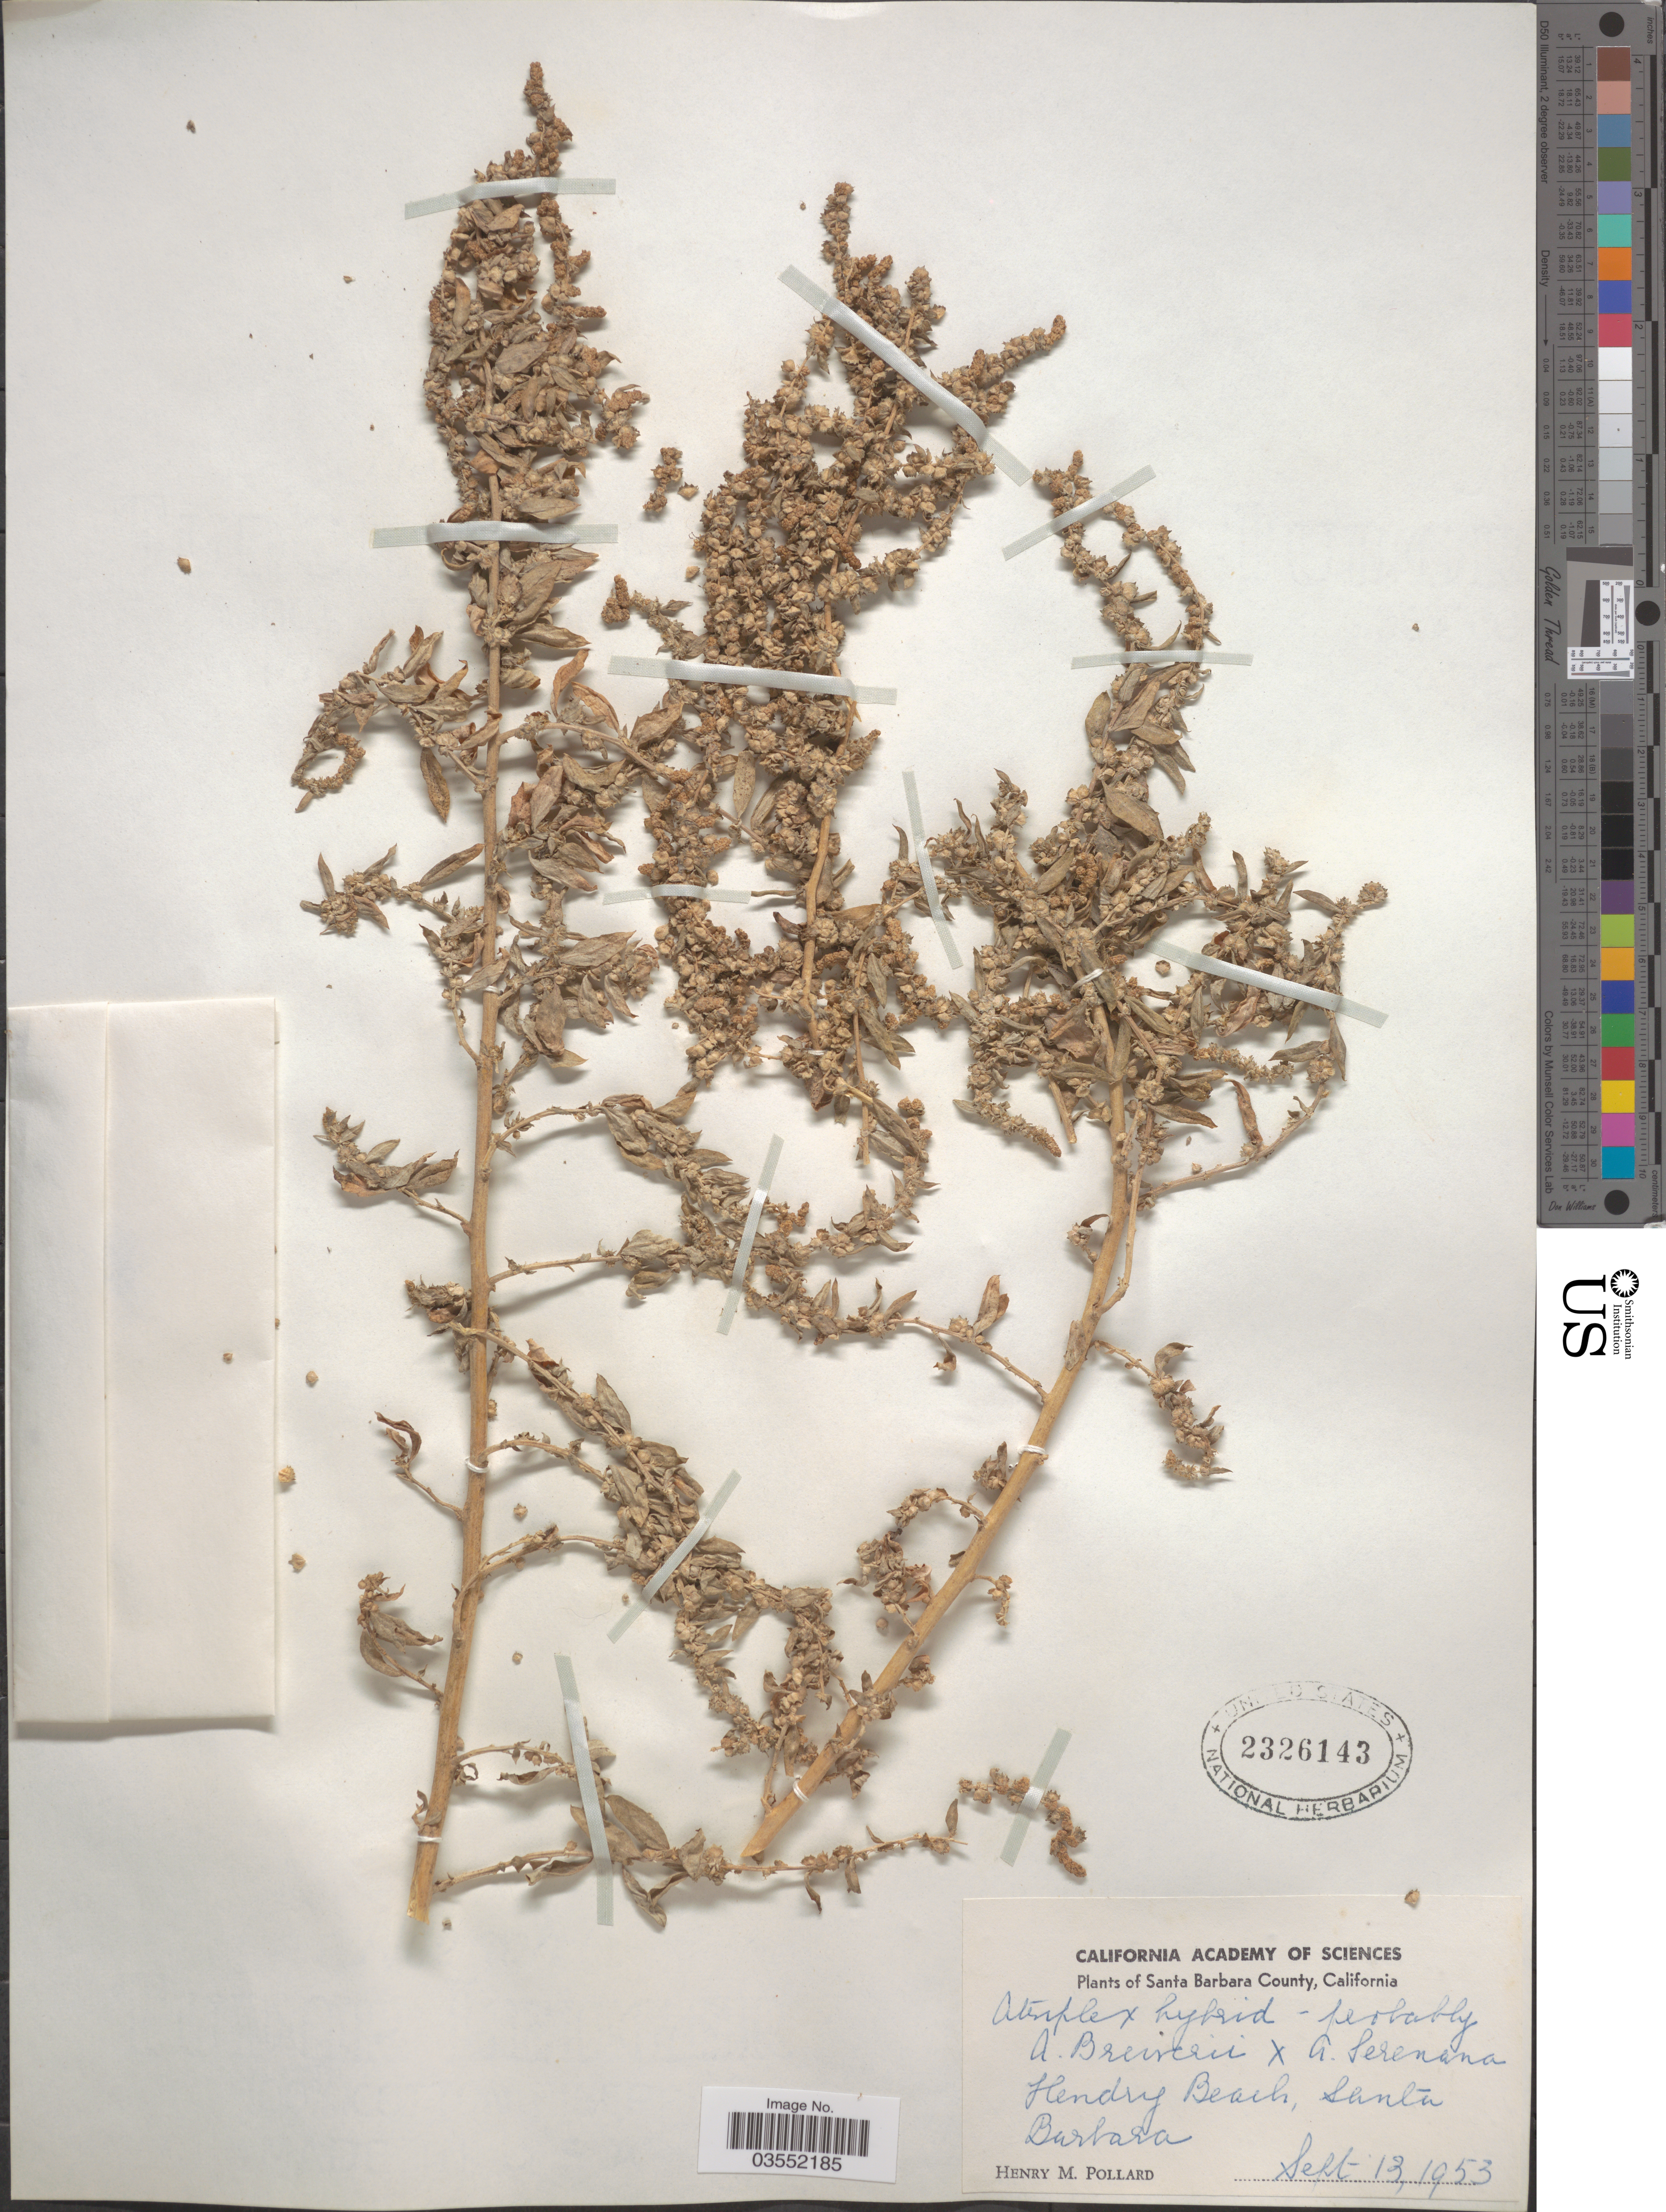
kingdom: Plantae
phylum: Tracheophyta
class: Magnoliopsida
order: Caryophyllales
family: Amaranthaceae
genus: Atriplex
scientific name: Atriplex lentiformis var. breweri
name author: (S. Watson) McMinn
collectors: H. M. Pollard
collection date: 1953-09-13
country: United States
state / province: California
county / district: Santa Barbara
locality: Santa Barbara County. Hendry Beach, Santa Barbara.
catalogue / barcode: US 2326143